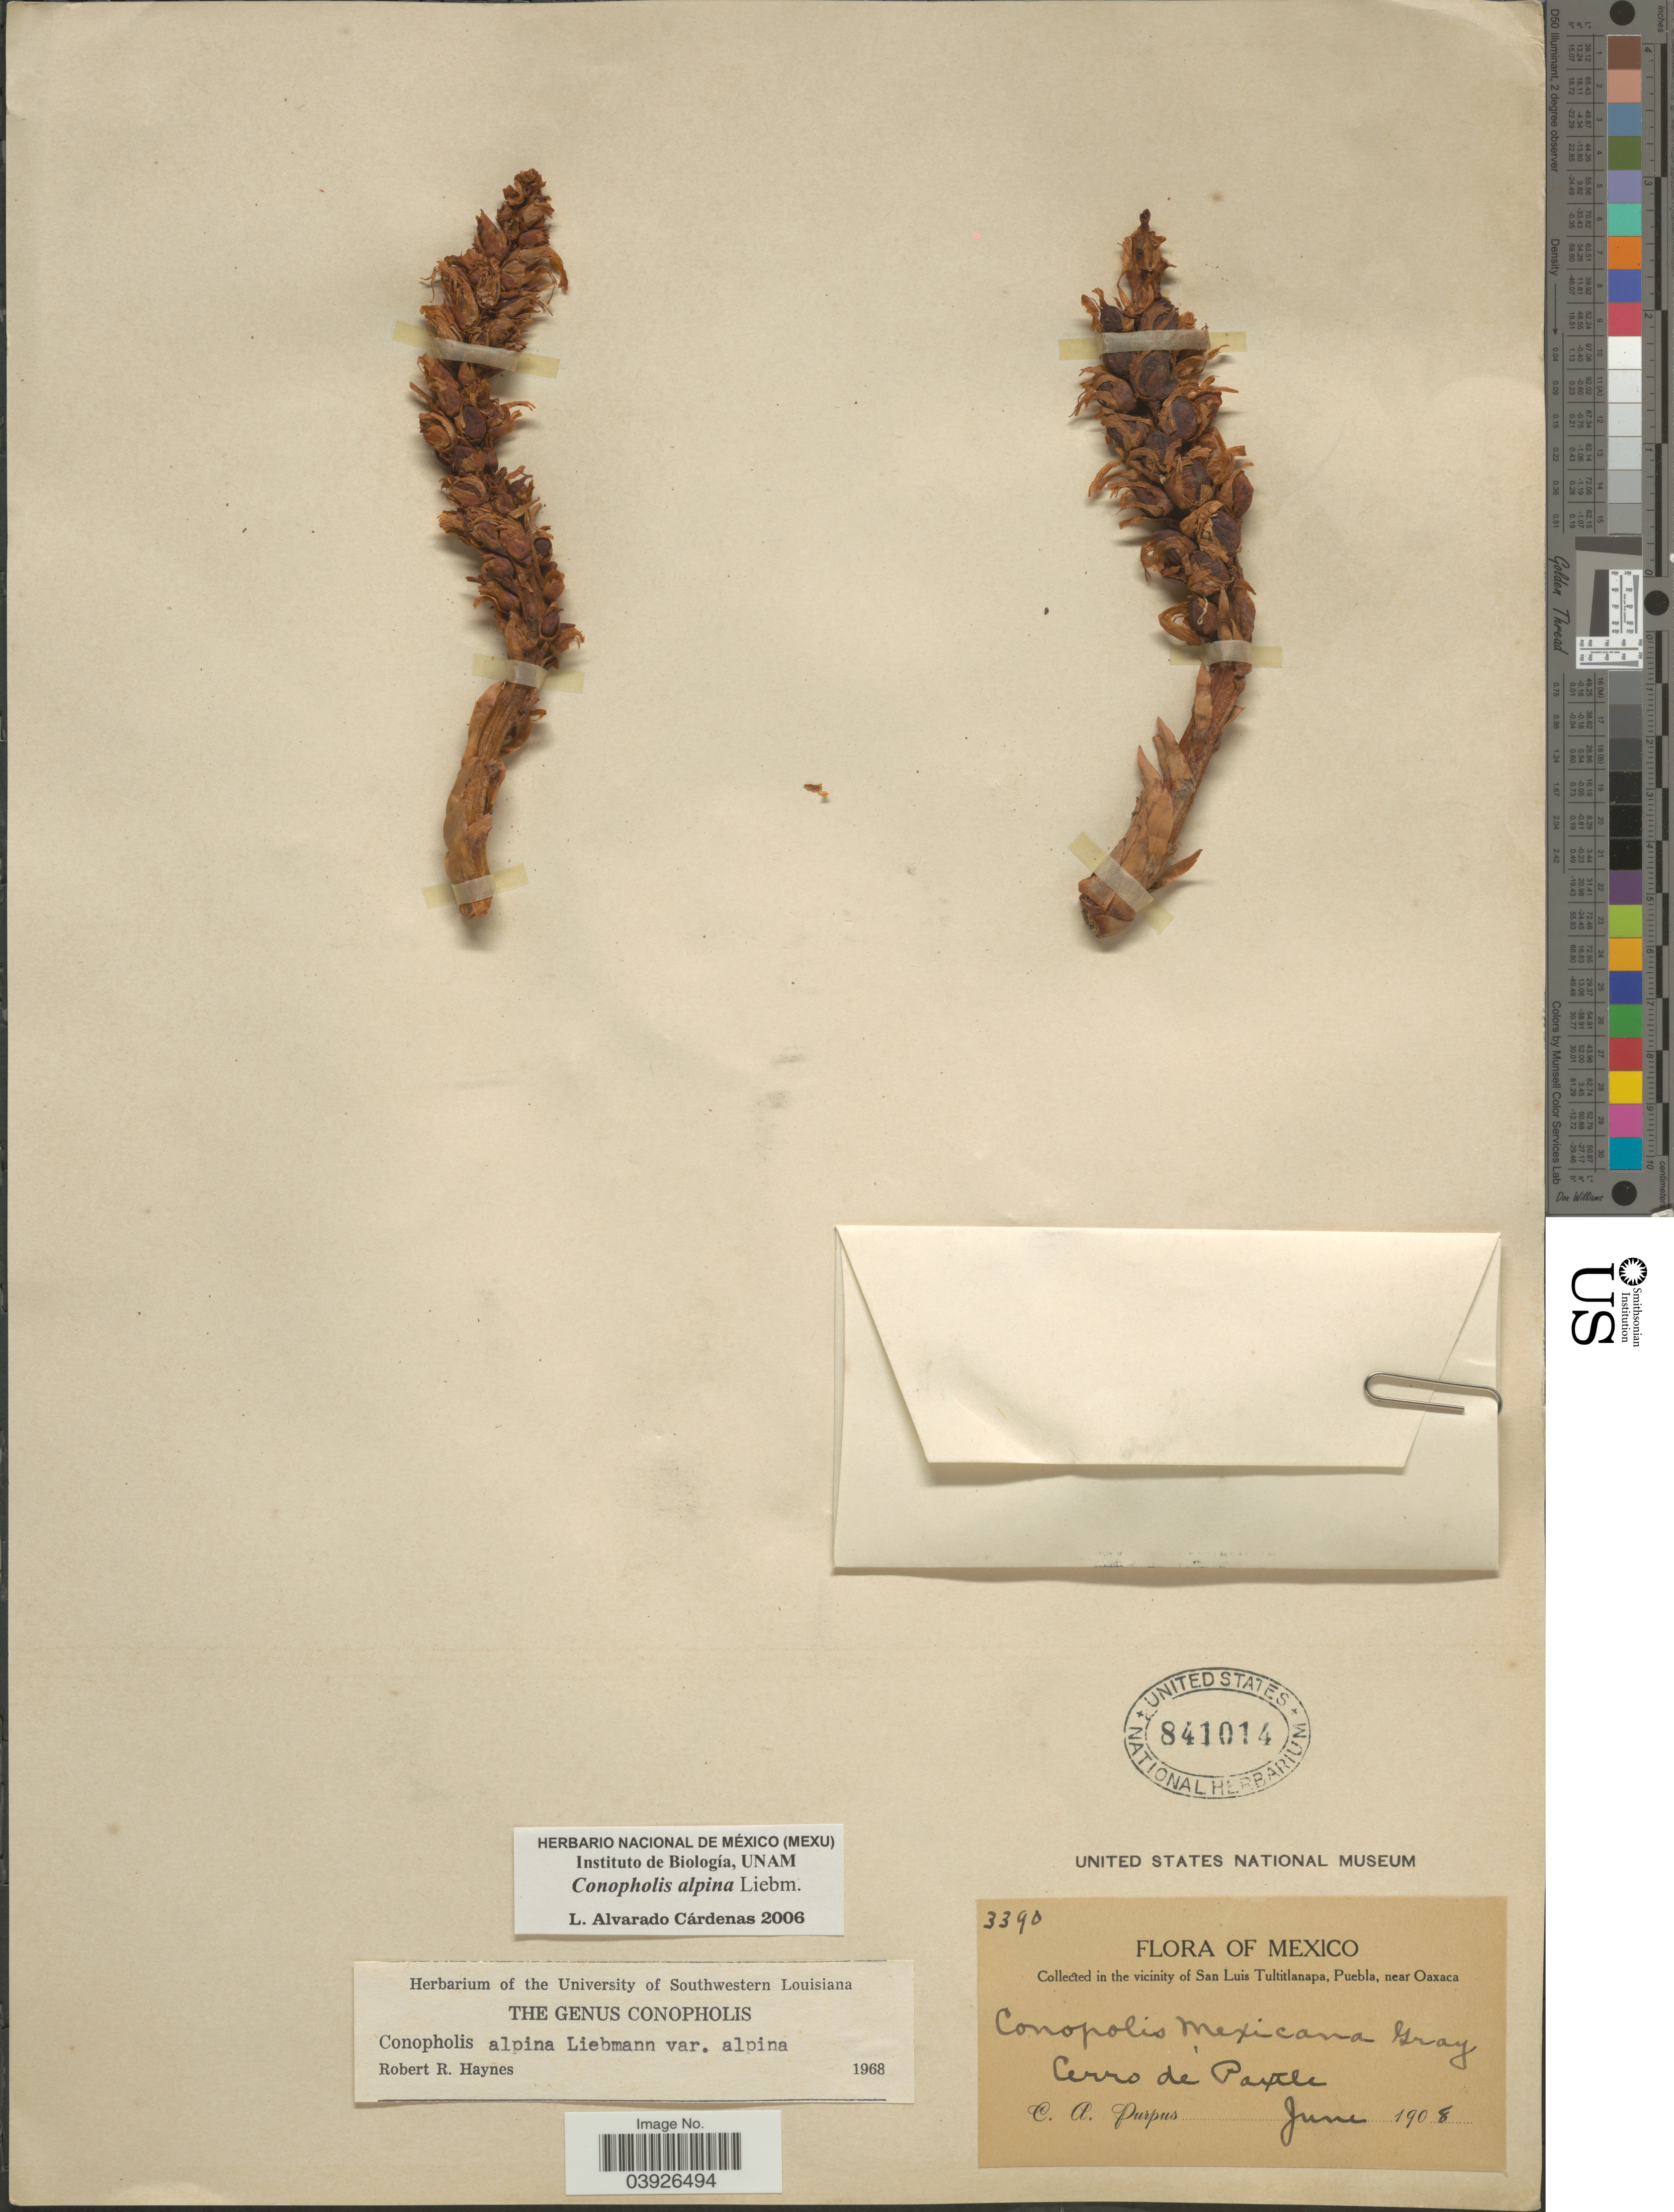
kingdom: Plantae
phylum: Tracheophyta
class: Magnoliopsida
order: Lamiales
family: Orobanchaceae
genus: Conopholis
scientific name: Conopholis alpina var. alpina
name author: Liebm.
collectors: C. A. Purpus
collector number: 3390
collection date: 1908-06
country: Mexico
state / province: Puebla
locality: In the vicinity of San Luis Tultitlanapa, Puebla, near Oaxaca. Cerro de Paxtle.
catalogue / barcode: US 841014